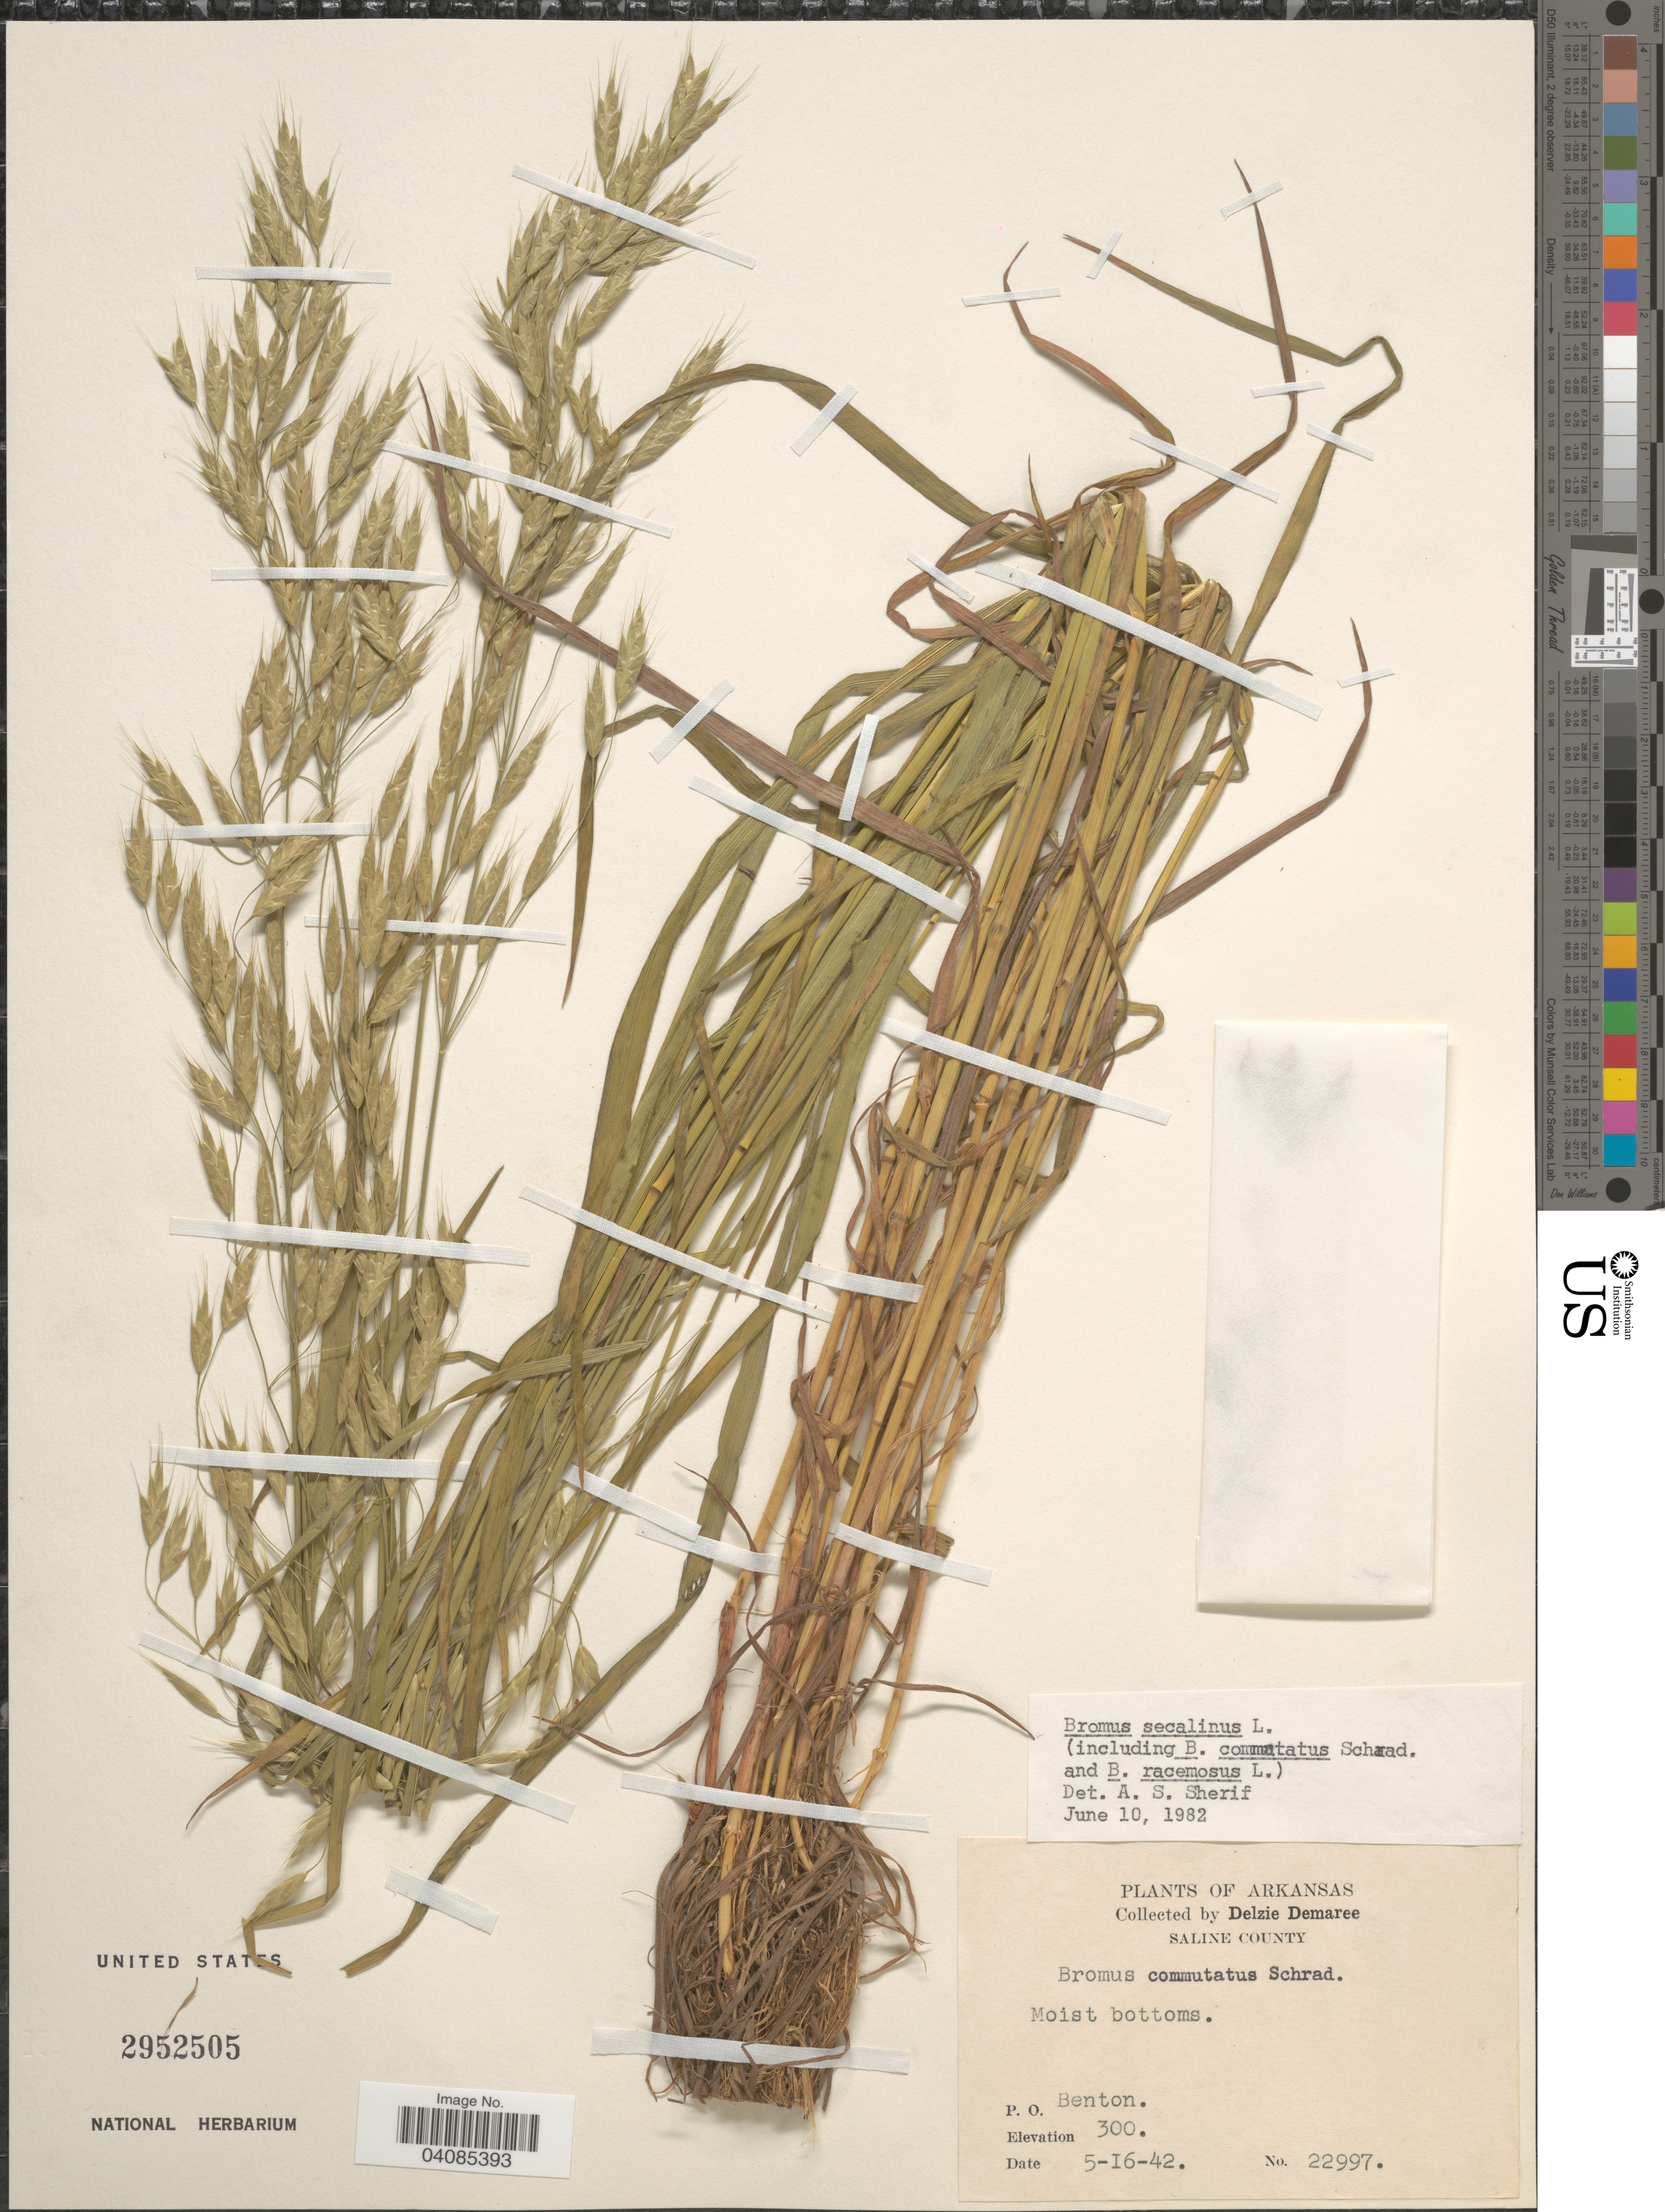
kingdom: Plantae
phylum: Tracheophyta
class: Liliopsida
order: Poales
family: Poaceae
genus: Bromus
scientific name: Bromus secalinus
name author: L.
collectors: D. Demaree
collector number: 22997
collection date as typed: Transcribed d/m/y: 16/5/42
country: United States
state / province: Arkansas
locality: Saline County. P. O. Benton.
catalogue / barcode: US 2952505